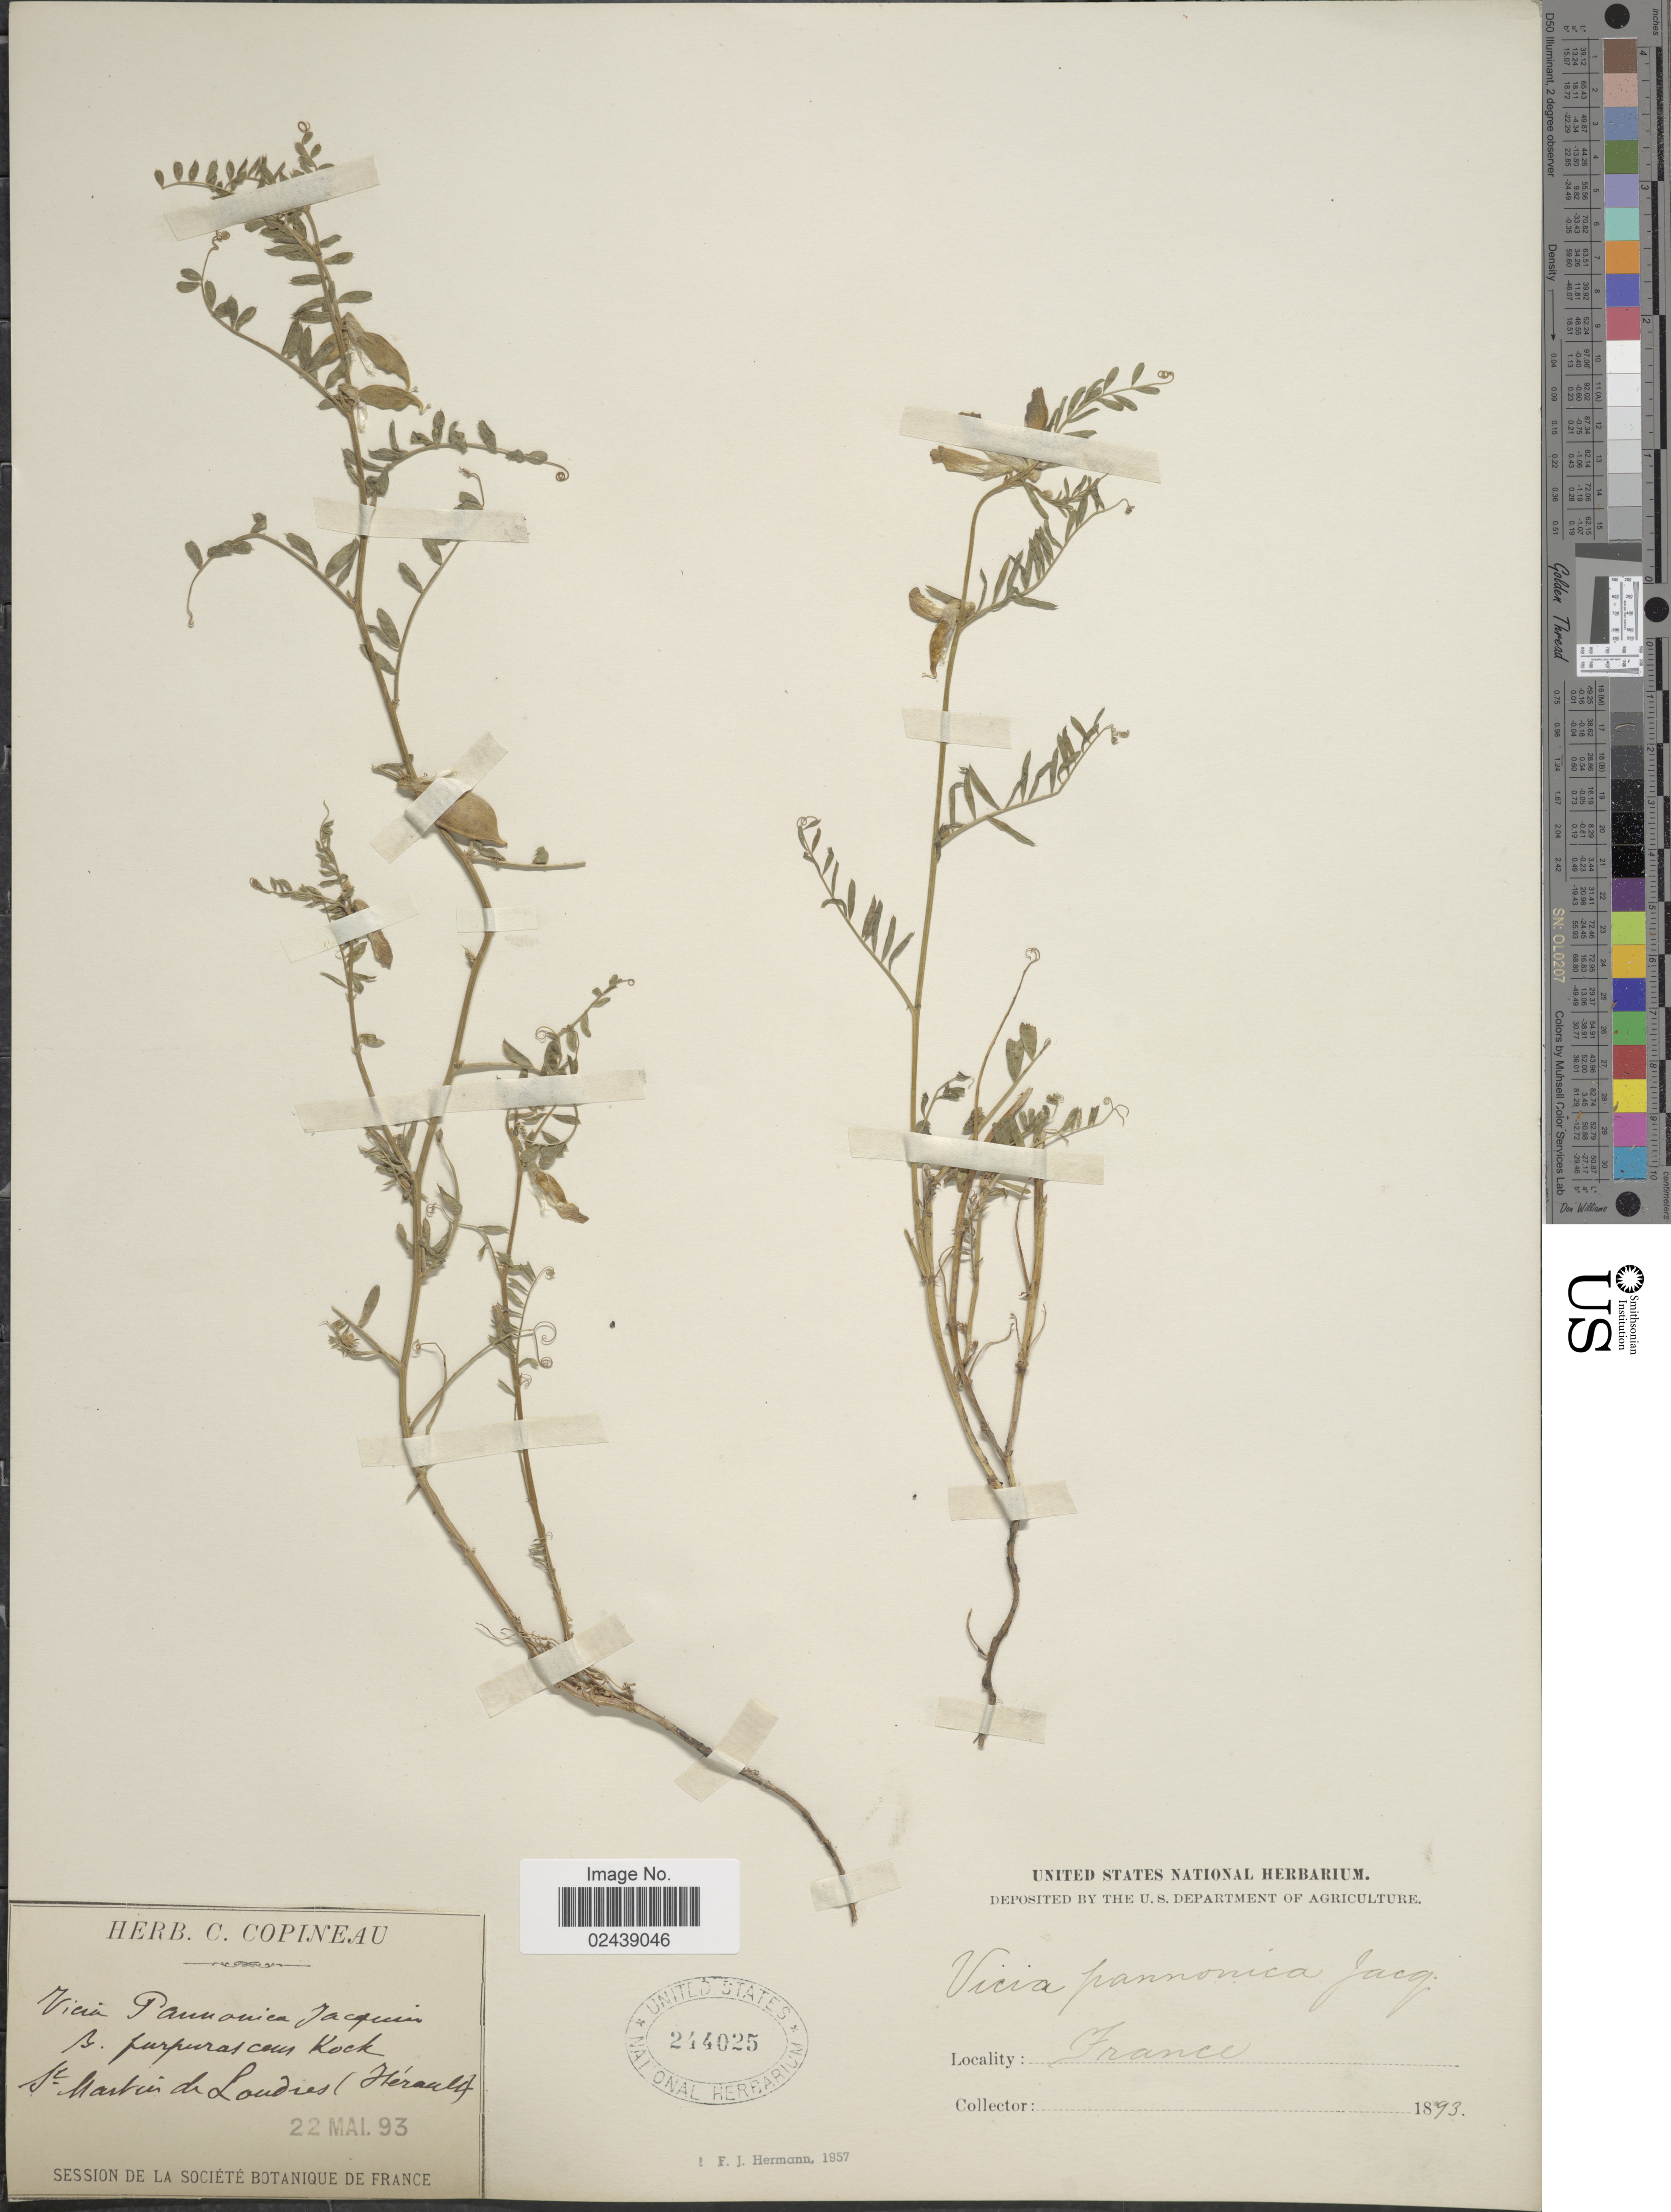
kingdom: Plantae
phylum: Tracheophyta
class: Magnoliopsida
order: Fabales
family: Fabaceae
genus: Vicia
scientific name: Vicia pannonica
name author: Crantz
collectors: ex herb. C. Copineau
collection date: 1893-05-22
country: France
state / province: Occitanie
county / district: Hérault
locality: St.martin de Laudres (Herault)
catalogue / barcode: US 244025